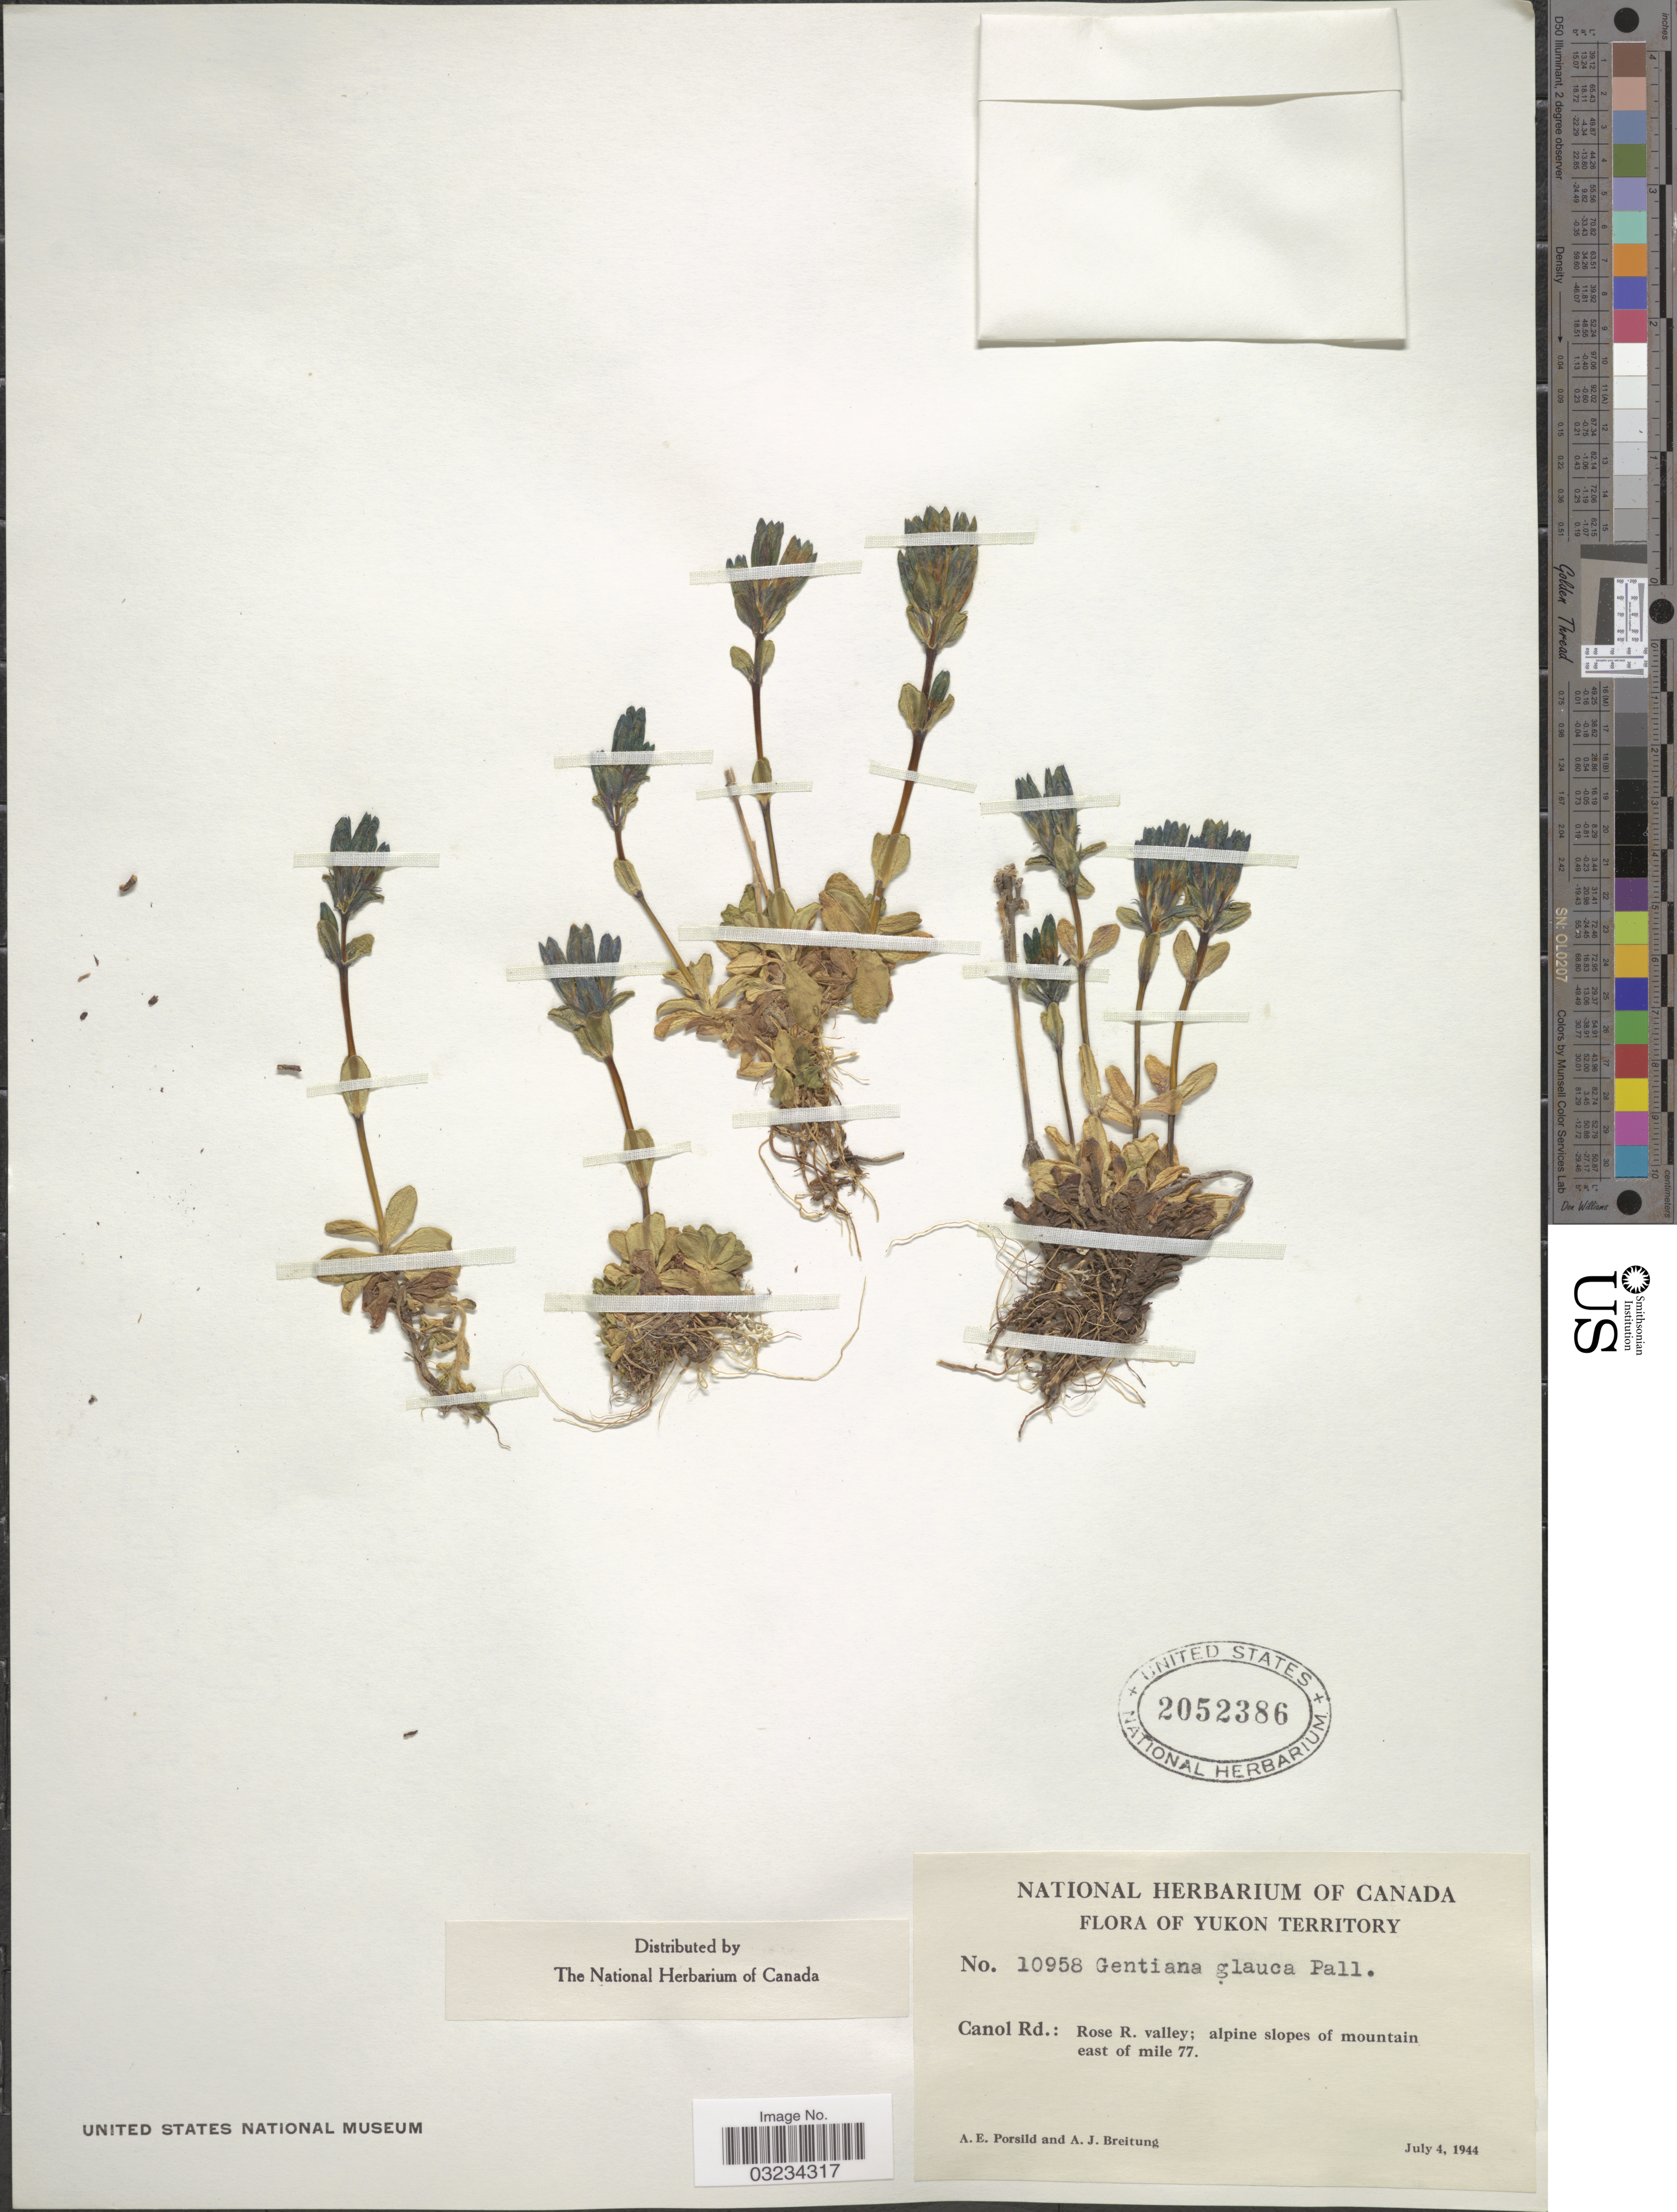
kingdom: Plantae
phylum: Tracheophyta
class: Magnoliopsida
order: Gentianales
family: Gentianaceae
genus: Gentiana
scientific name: Gentiana glauca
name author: Pall.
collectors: A. E. Porsild & A. Breitung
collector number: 10958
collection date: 1944-07-04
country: Canada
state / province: Yukon Territory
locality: Canol Rd.: Rose R. valley; alpine slopes of mountain east of mile 77.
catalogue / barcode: US 2052386